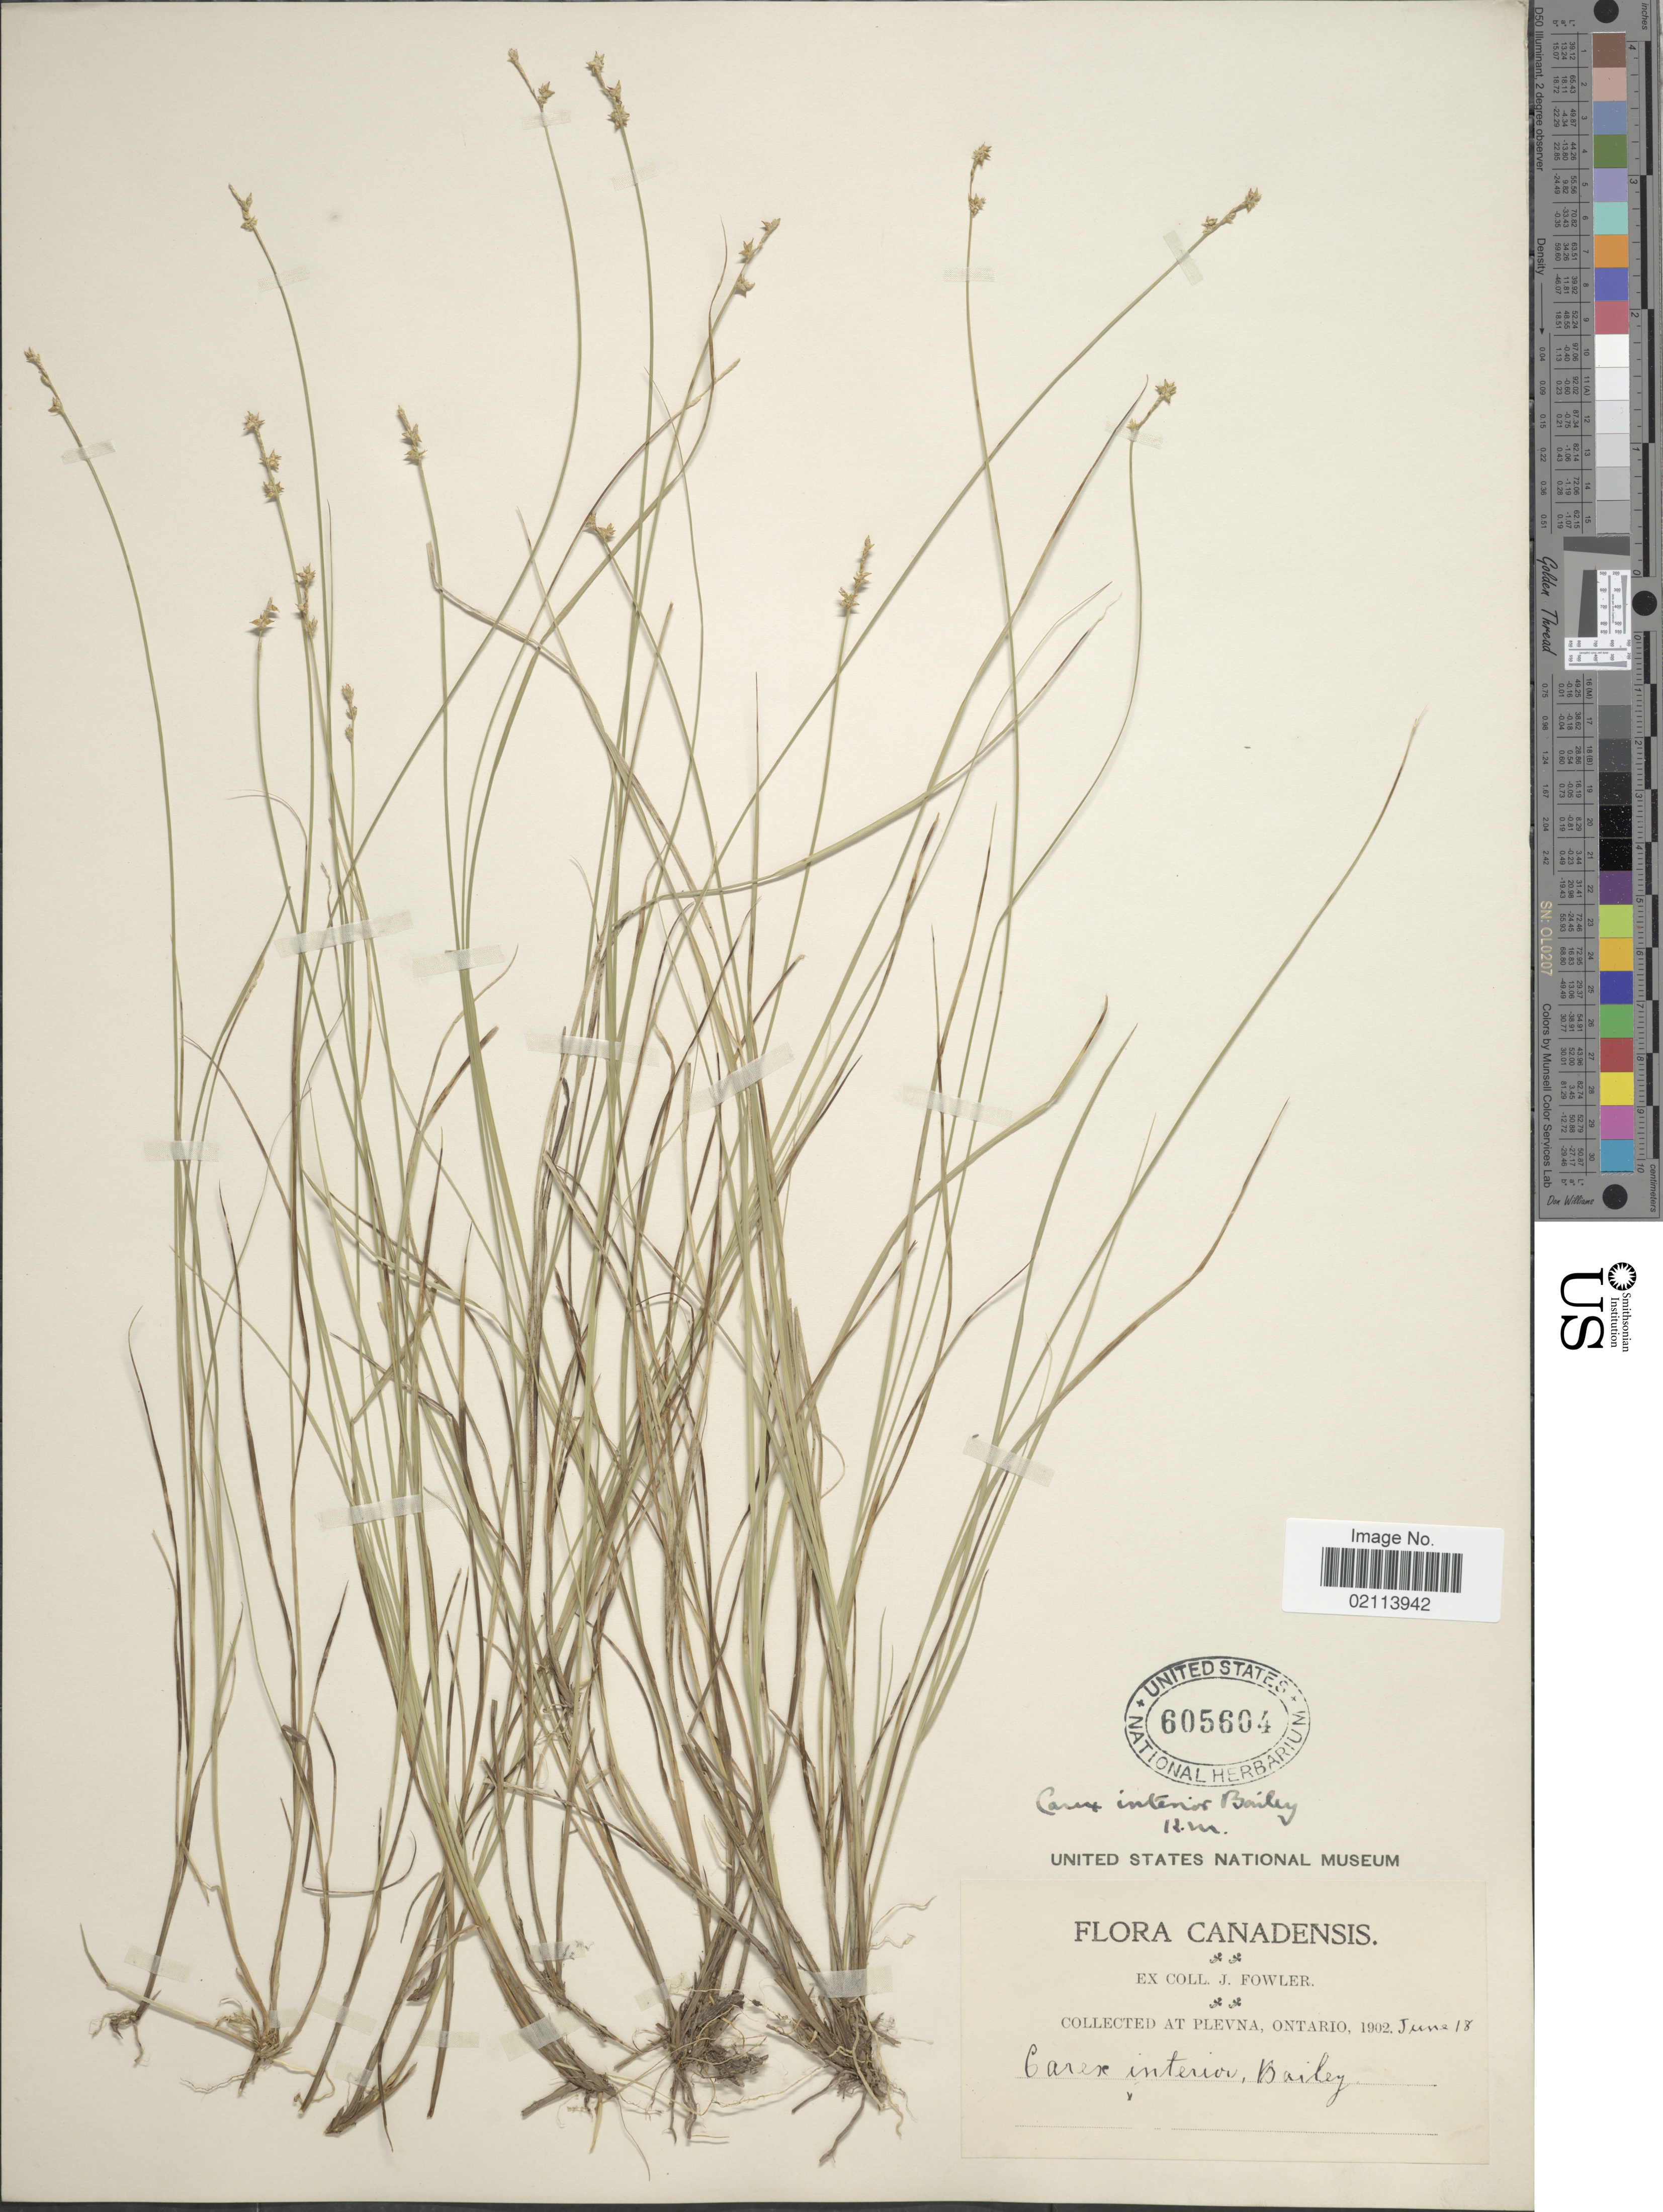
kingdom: Plantae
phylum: Tracheophyta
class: Liliopsida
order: Poales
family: Cyperaceae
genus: Carex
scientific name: Carex interior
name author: L.H. Bailey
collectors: J. P. Fowler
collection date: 1902-06-18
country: Canada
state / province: Ontario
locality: Canadensis, at Plevna.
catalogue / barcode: US 605604